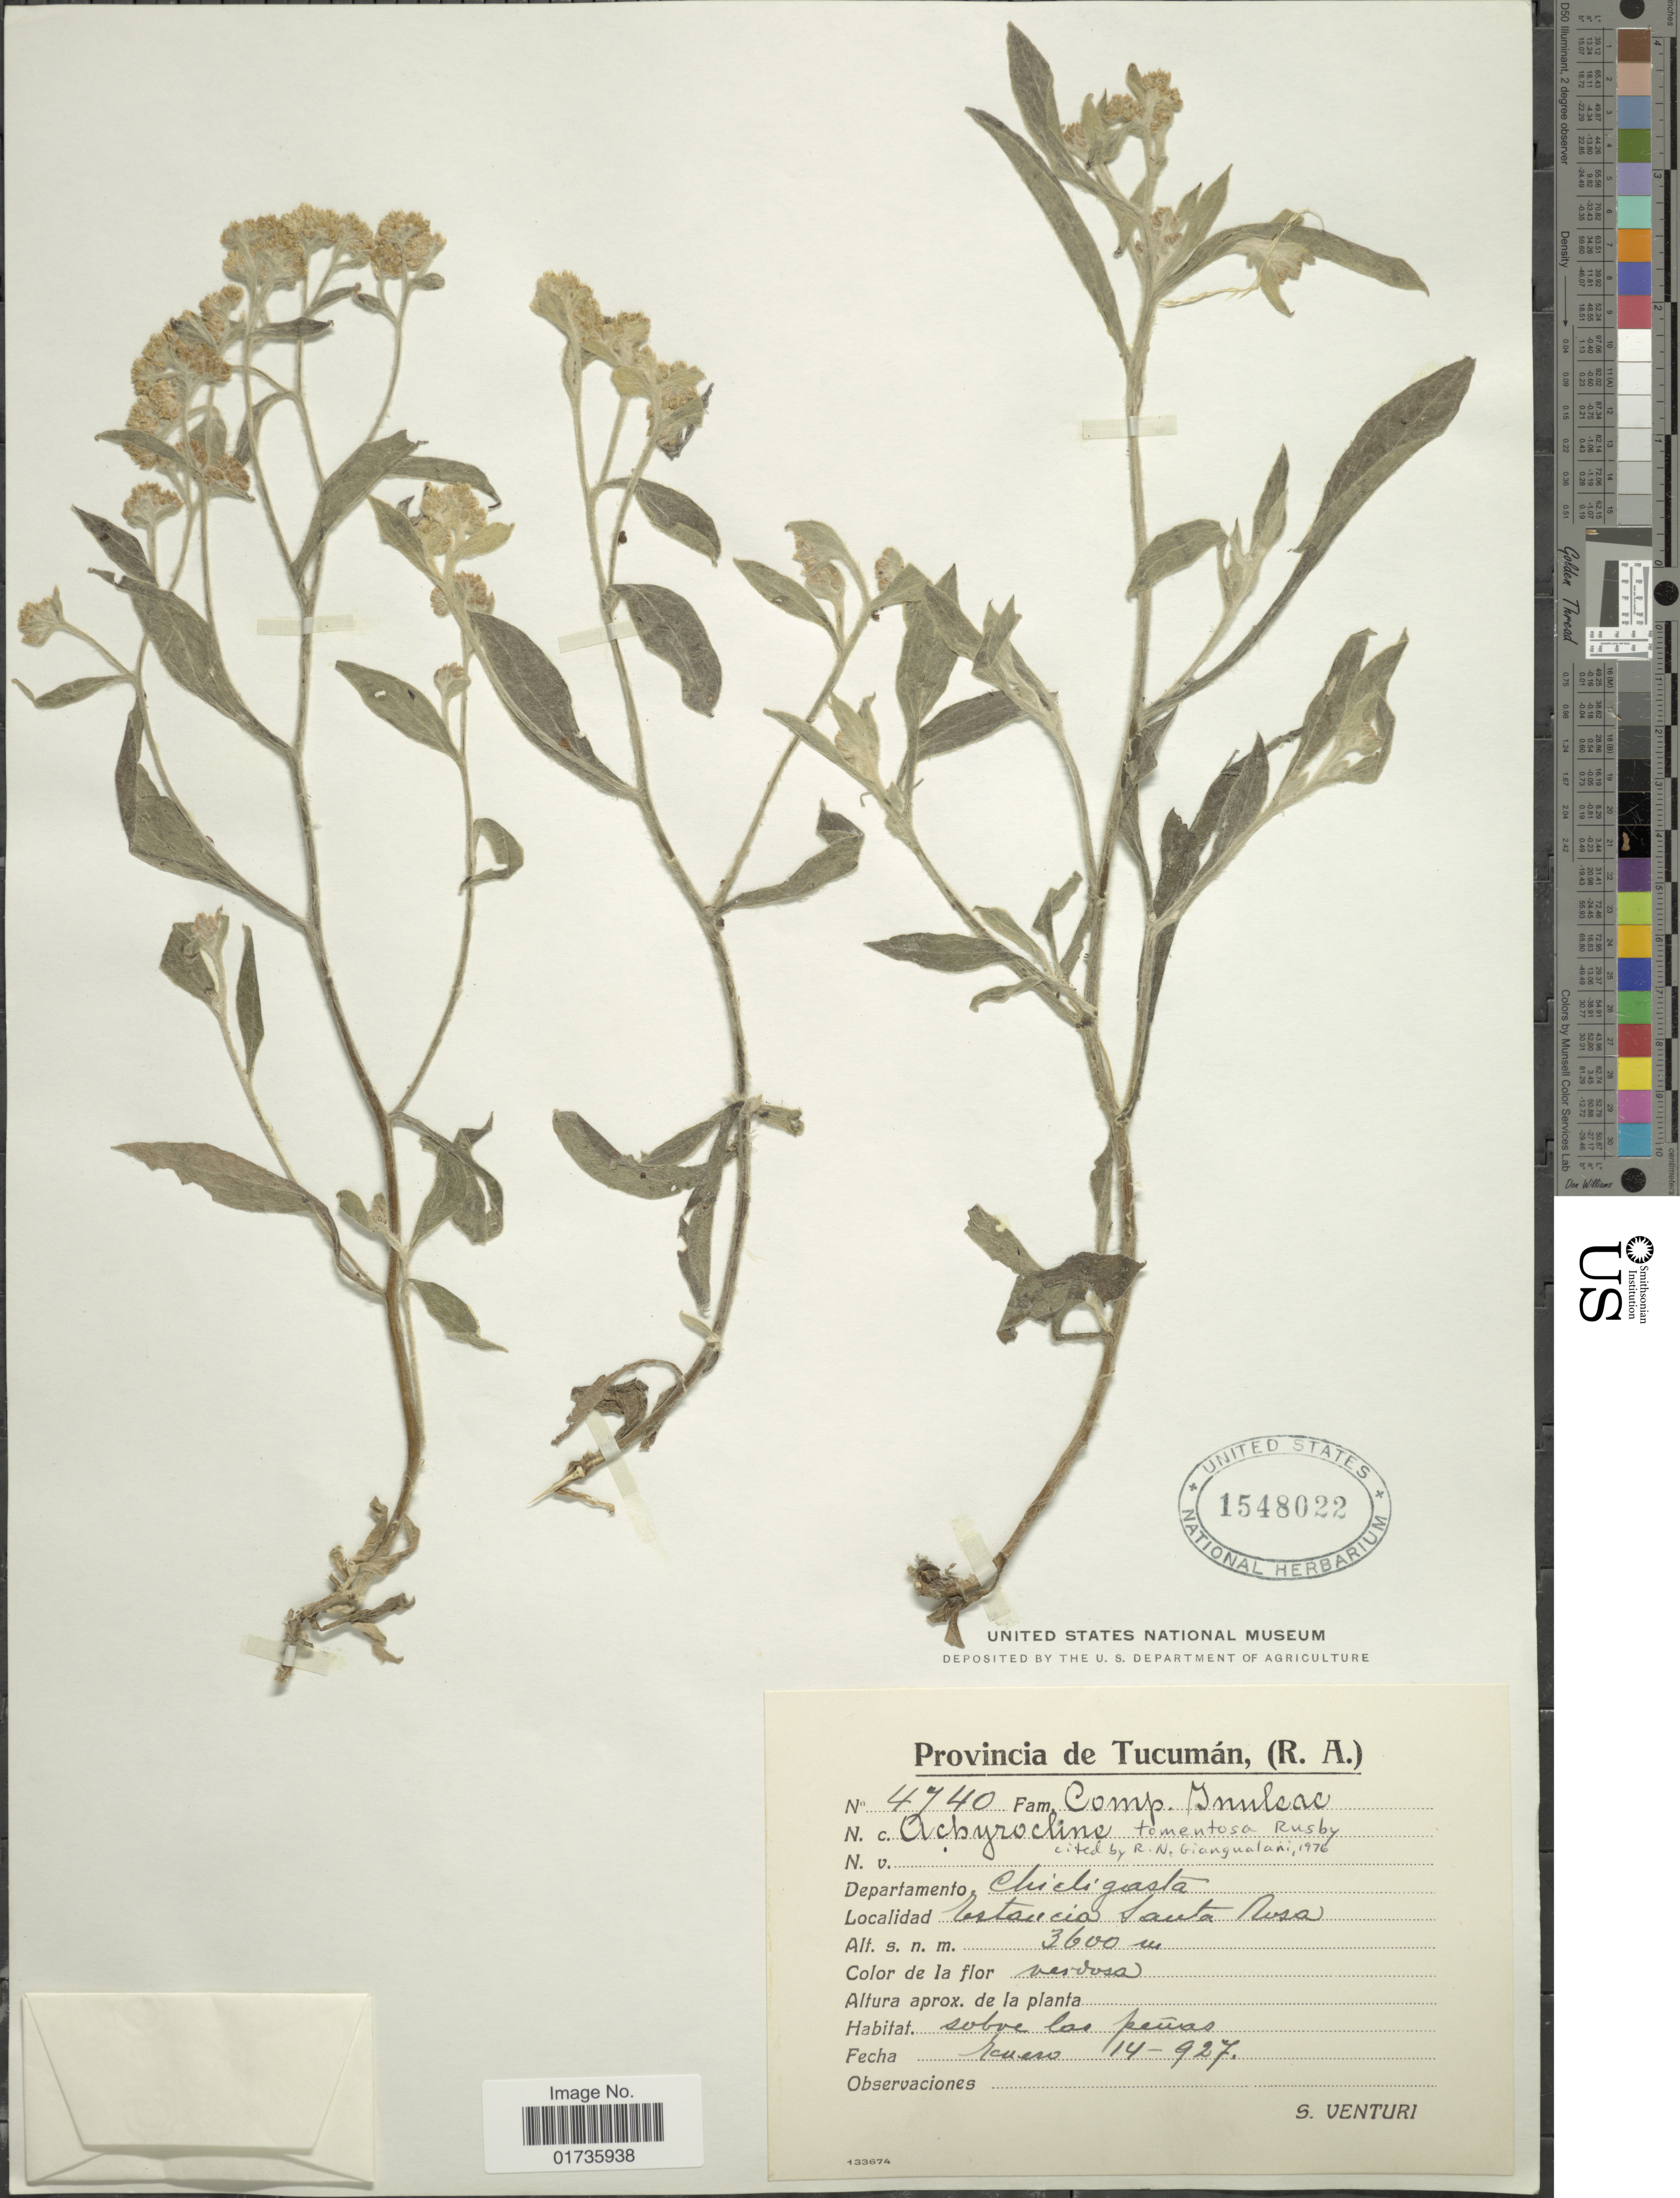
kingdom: Plantae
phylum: Tracheophyta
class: Magnoliopsida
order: Asterales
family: Asteraceae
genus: Achyrocline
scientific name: Achyrocline tomentosa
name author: Rusby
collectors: S. Venturi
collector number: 4740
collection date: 1927-01-14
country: Argentina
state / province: Tucuman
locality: (R.A.), Departmento Chicligosta, Estancia Santa Rosa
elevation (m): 3600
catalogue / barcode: US 1548022